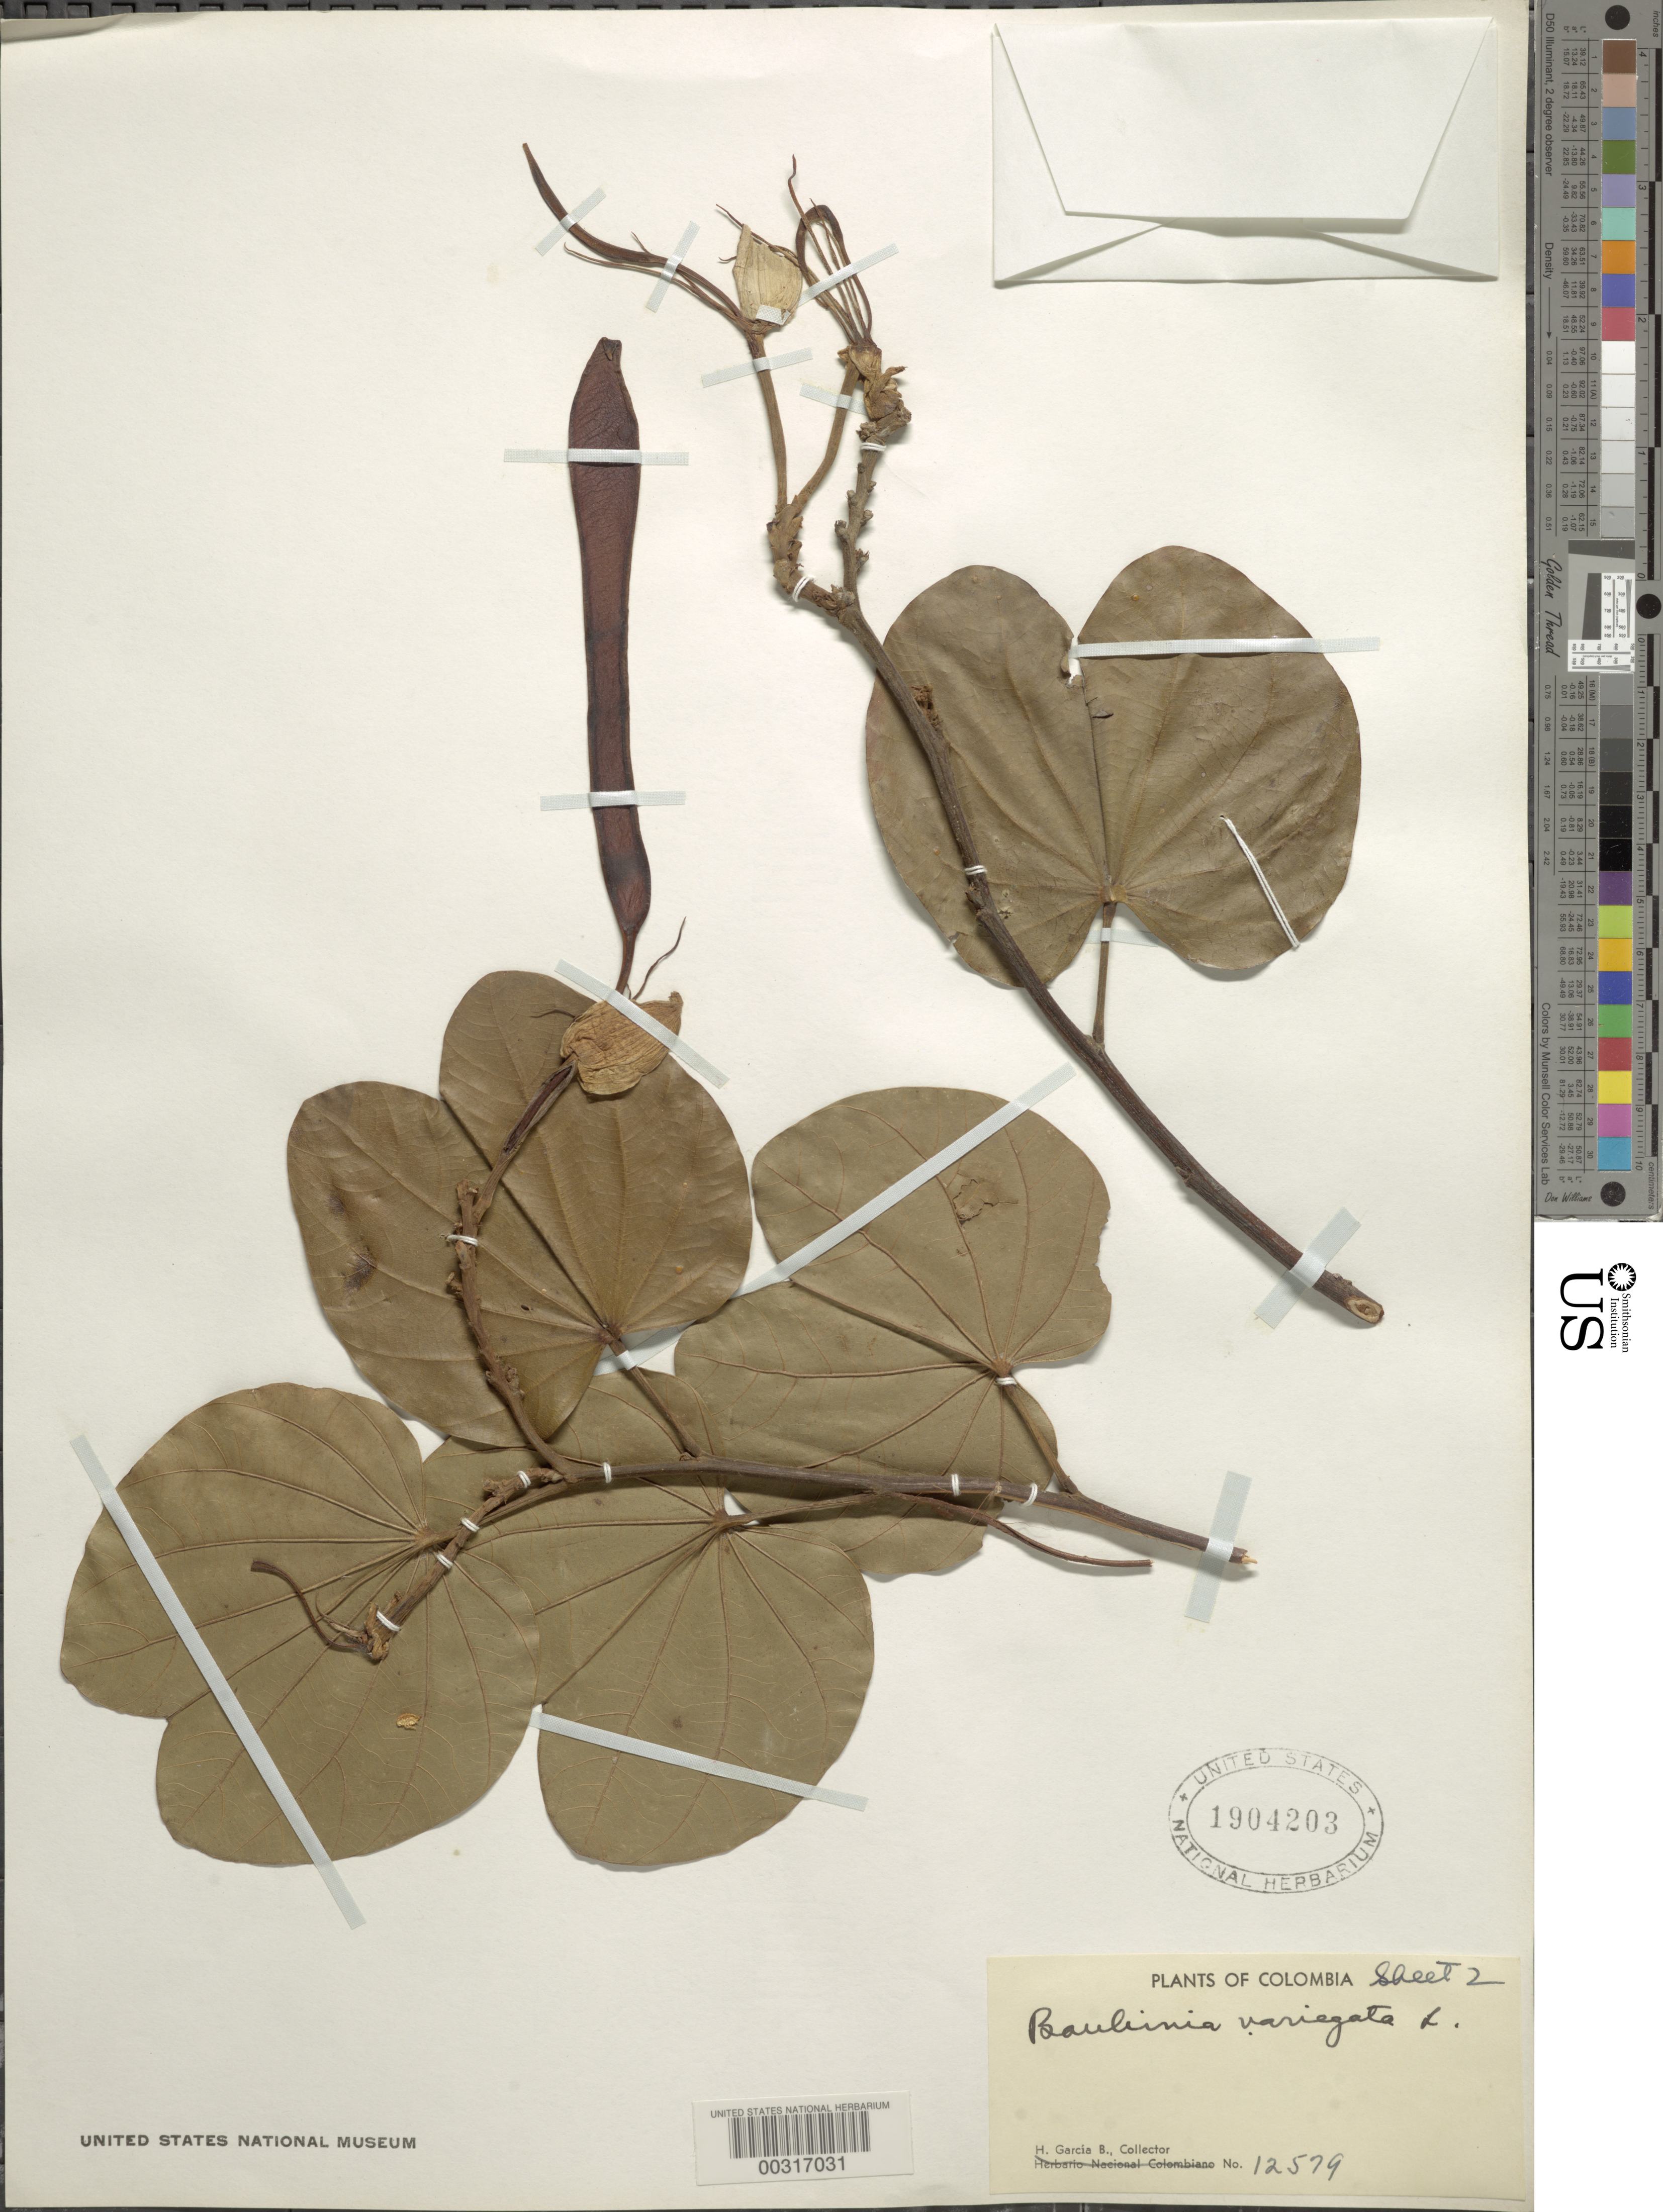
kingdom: Plantae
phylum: Tracheophyta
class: Magnoliopsida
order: Fabales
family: Fabaceae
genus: Bauhinia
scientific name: Bauhinia variegata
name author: L.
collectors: H. García Barriga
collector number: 12579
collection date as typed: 23 Jan 1948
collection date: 1948-01-23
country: Colombia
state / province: Cundinamarca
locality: Sasaima, route San Bernardo; la Maria between the Quebradas la Maria and la Victoria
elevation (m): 1750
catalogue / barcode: US 1904203